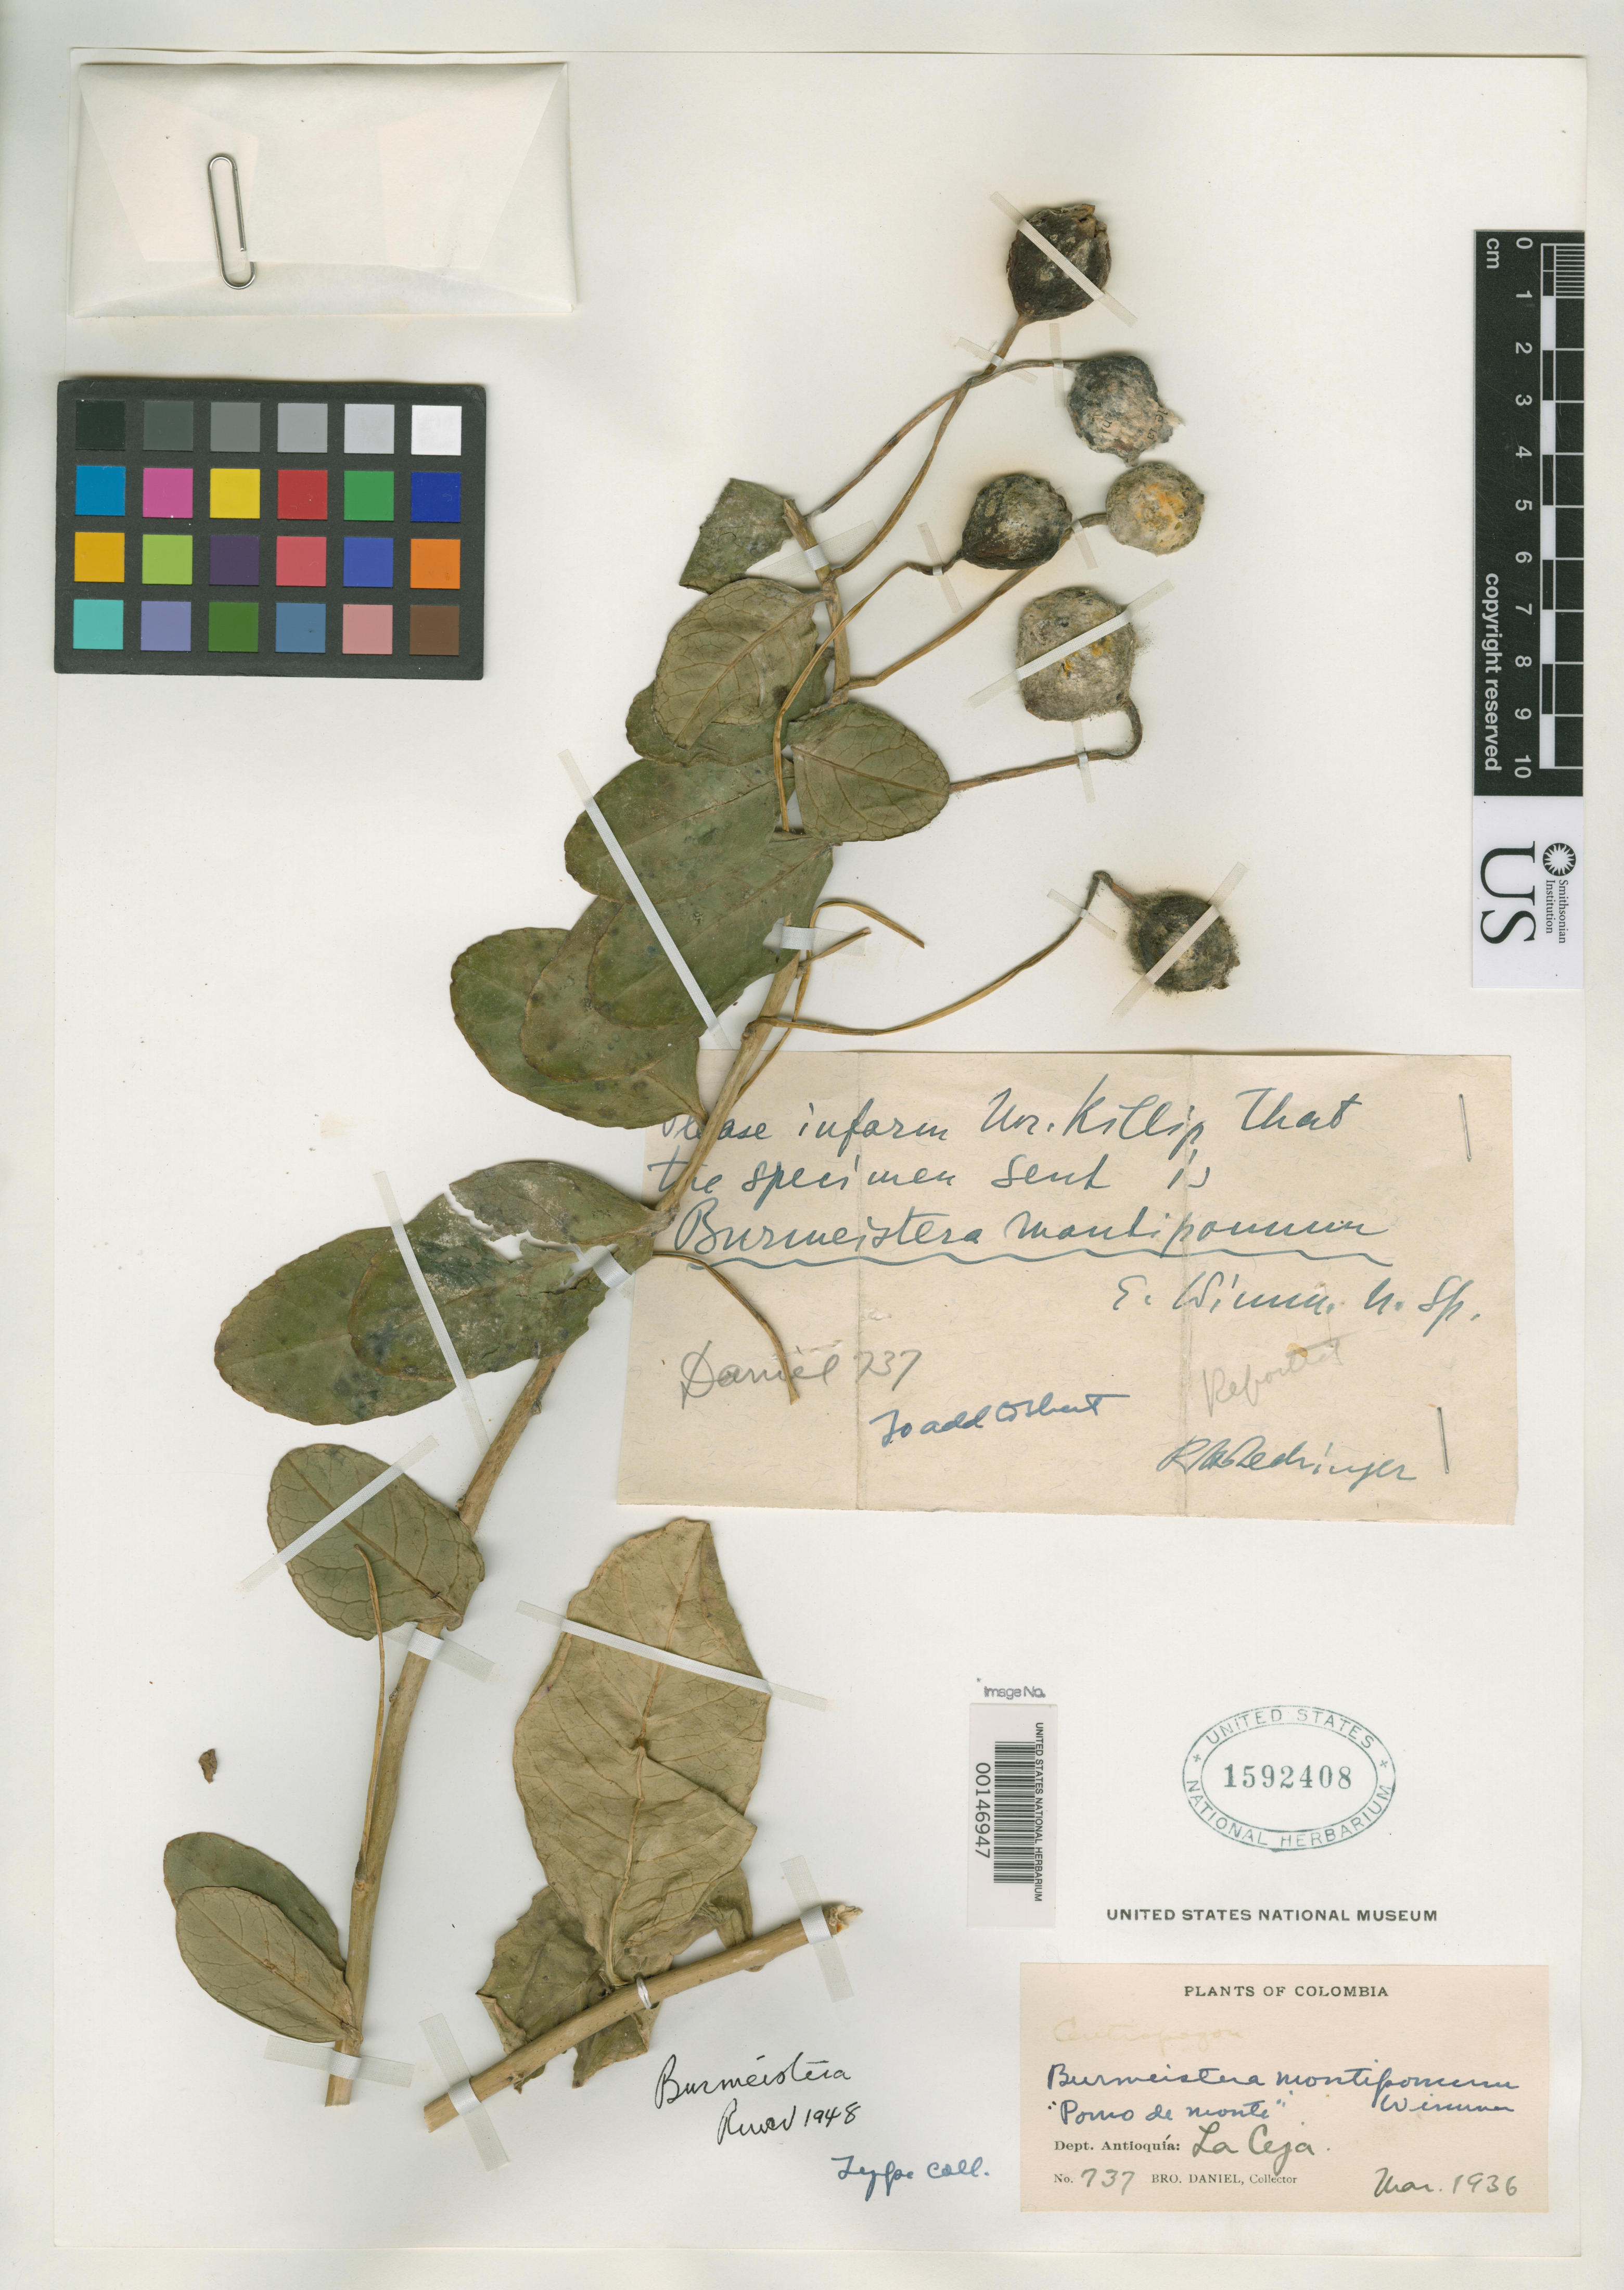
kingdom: Plantae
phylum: Tracheophyta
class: Magnoliopsida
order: Asterales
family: Campanulaceae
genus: Burmeistera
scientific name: Burmeistera montipomum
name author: E. Wimm. in Engl.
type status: Type Collection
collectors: Bro. Daniel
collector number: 737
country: Colombia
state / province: Antioquia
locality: La Ceja.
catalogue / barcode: US 1592408